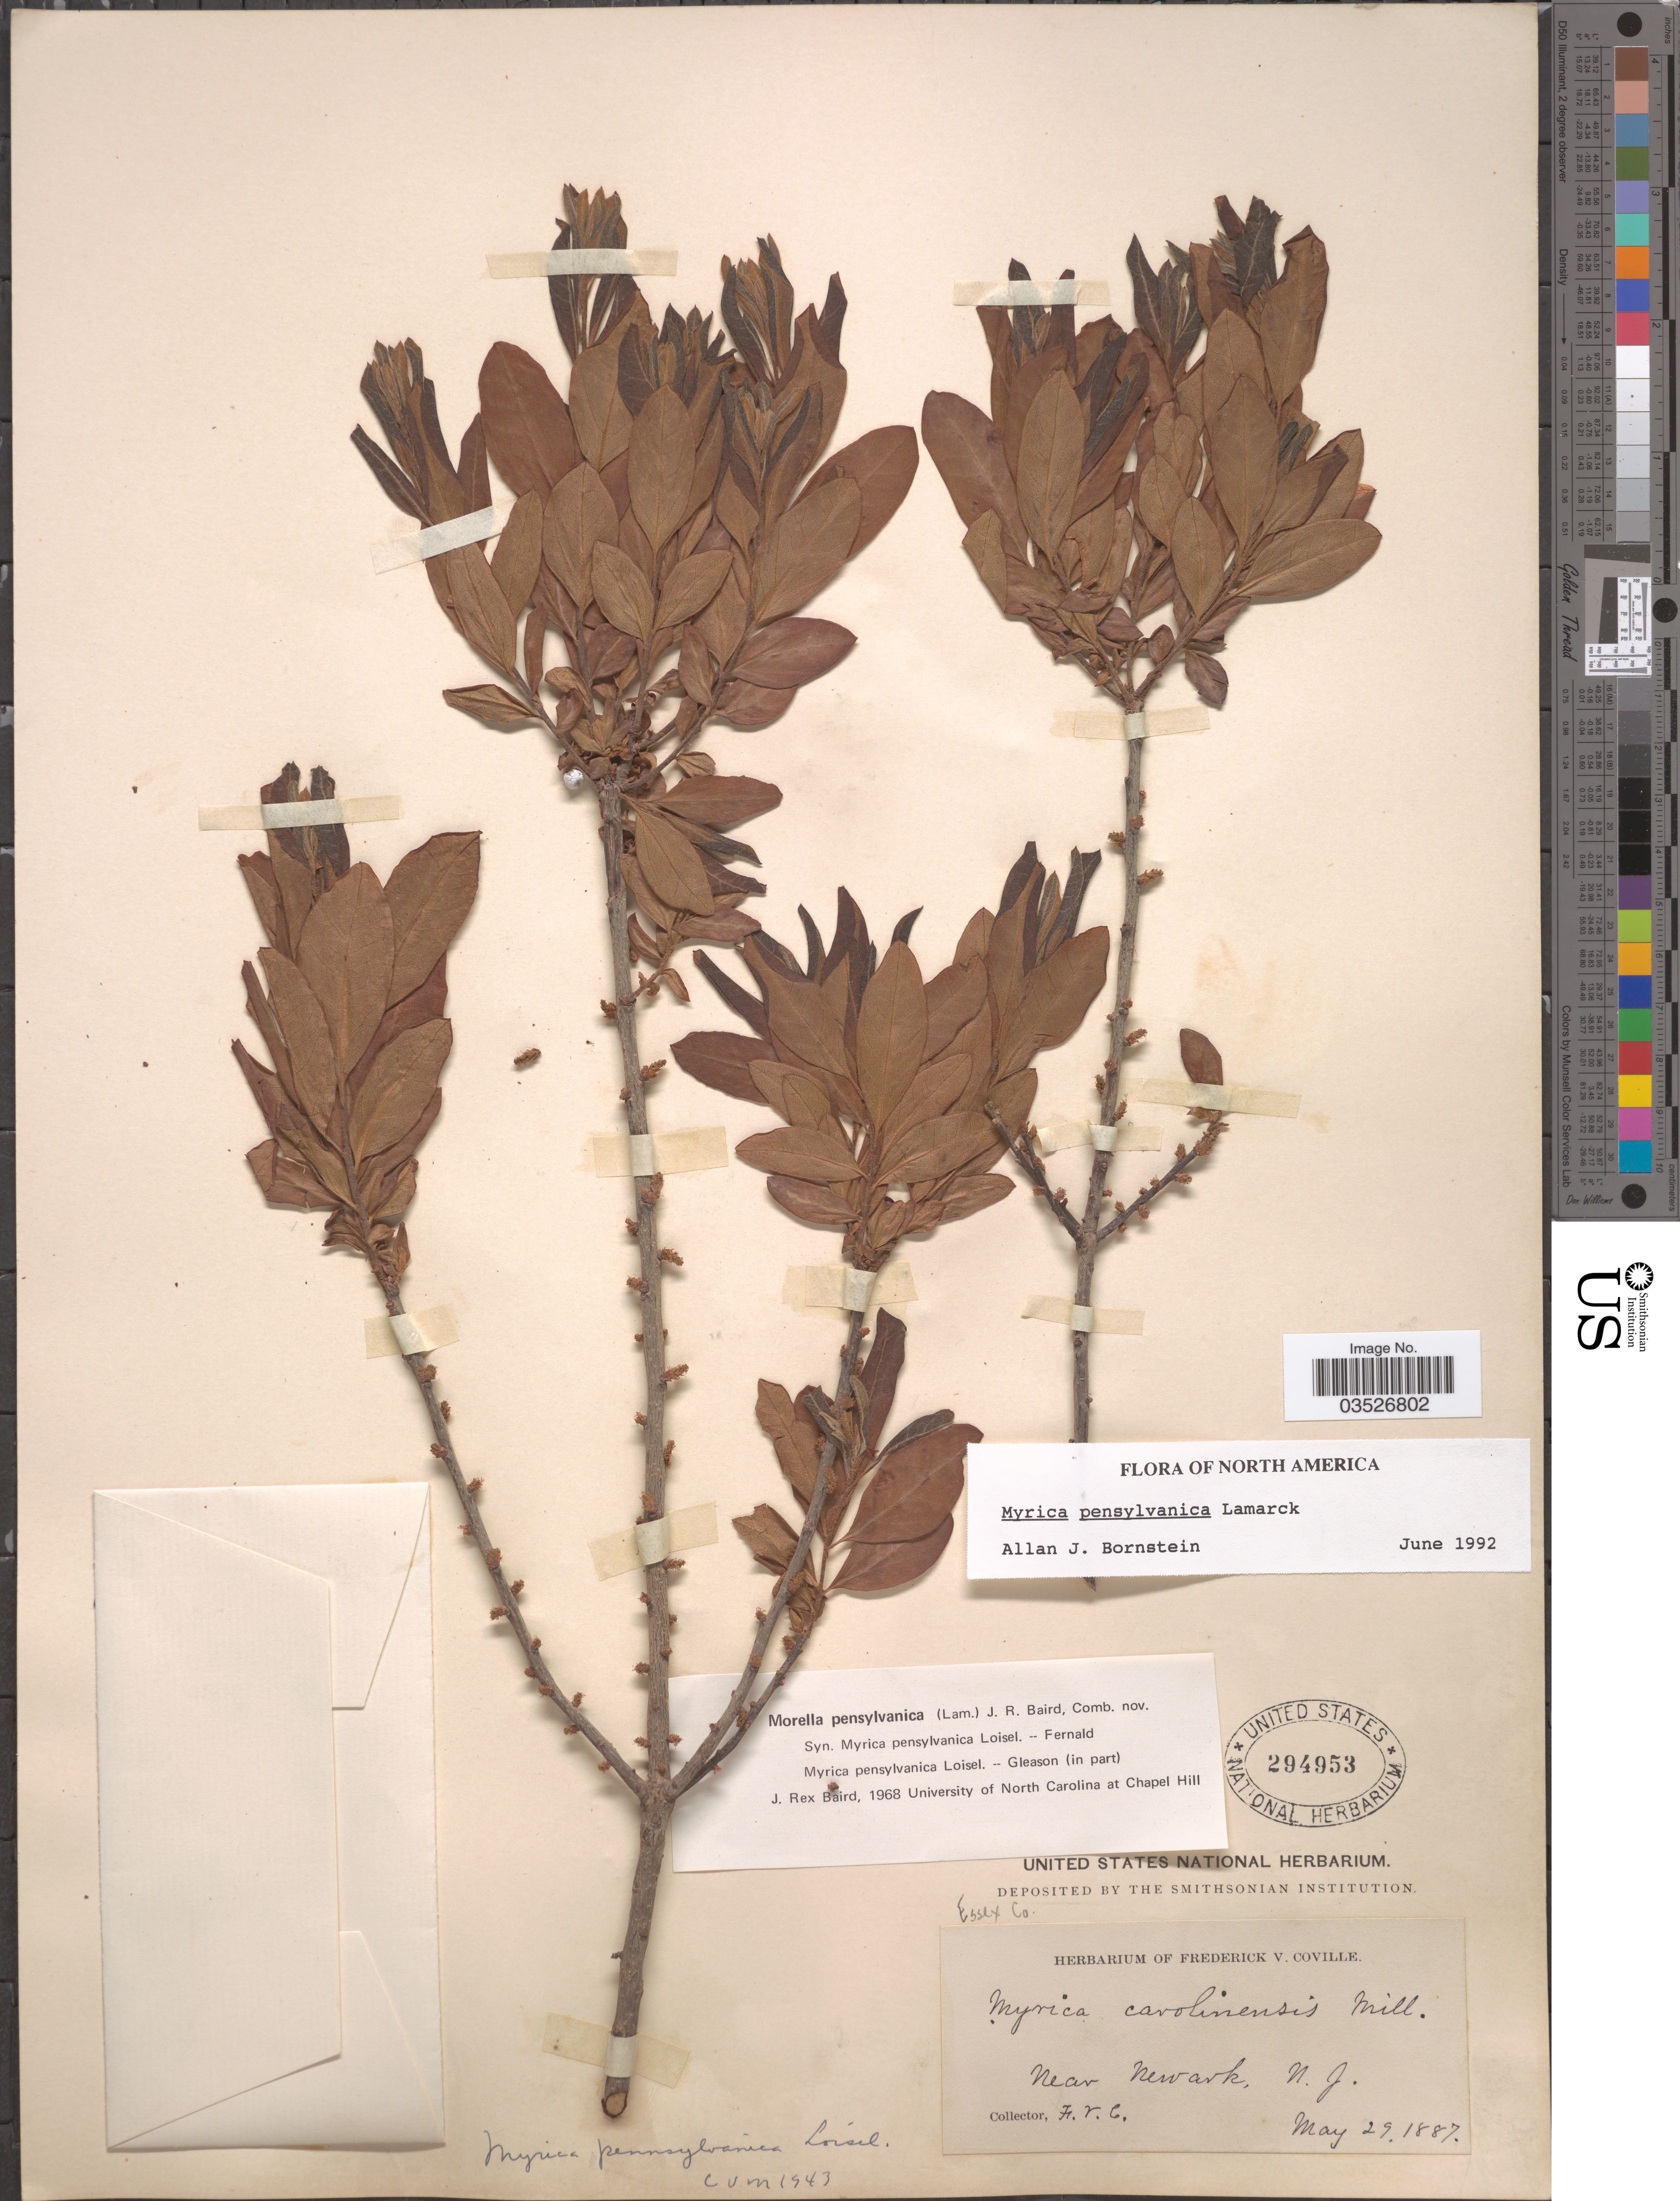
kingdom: Plantae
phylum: Tracheophyta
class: Magnoliopsida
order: Fagales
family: Myricaceae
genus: Morella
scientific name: Morella pensylvanica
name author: (Mirb.) Kartesz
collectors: F. V. Coville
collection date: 1887-05-29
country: United States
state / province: New Jersey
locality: Near New ark.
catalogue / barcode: US 294953